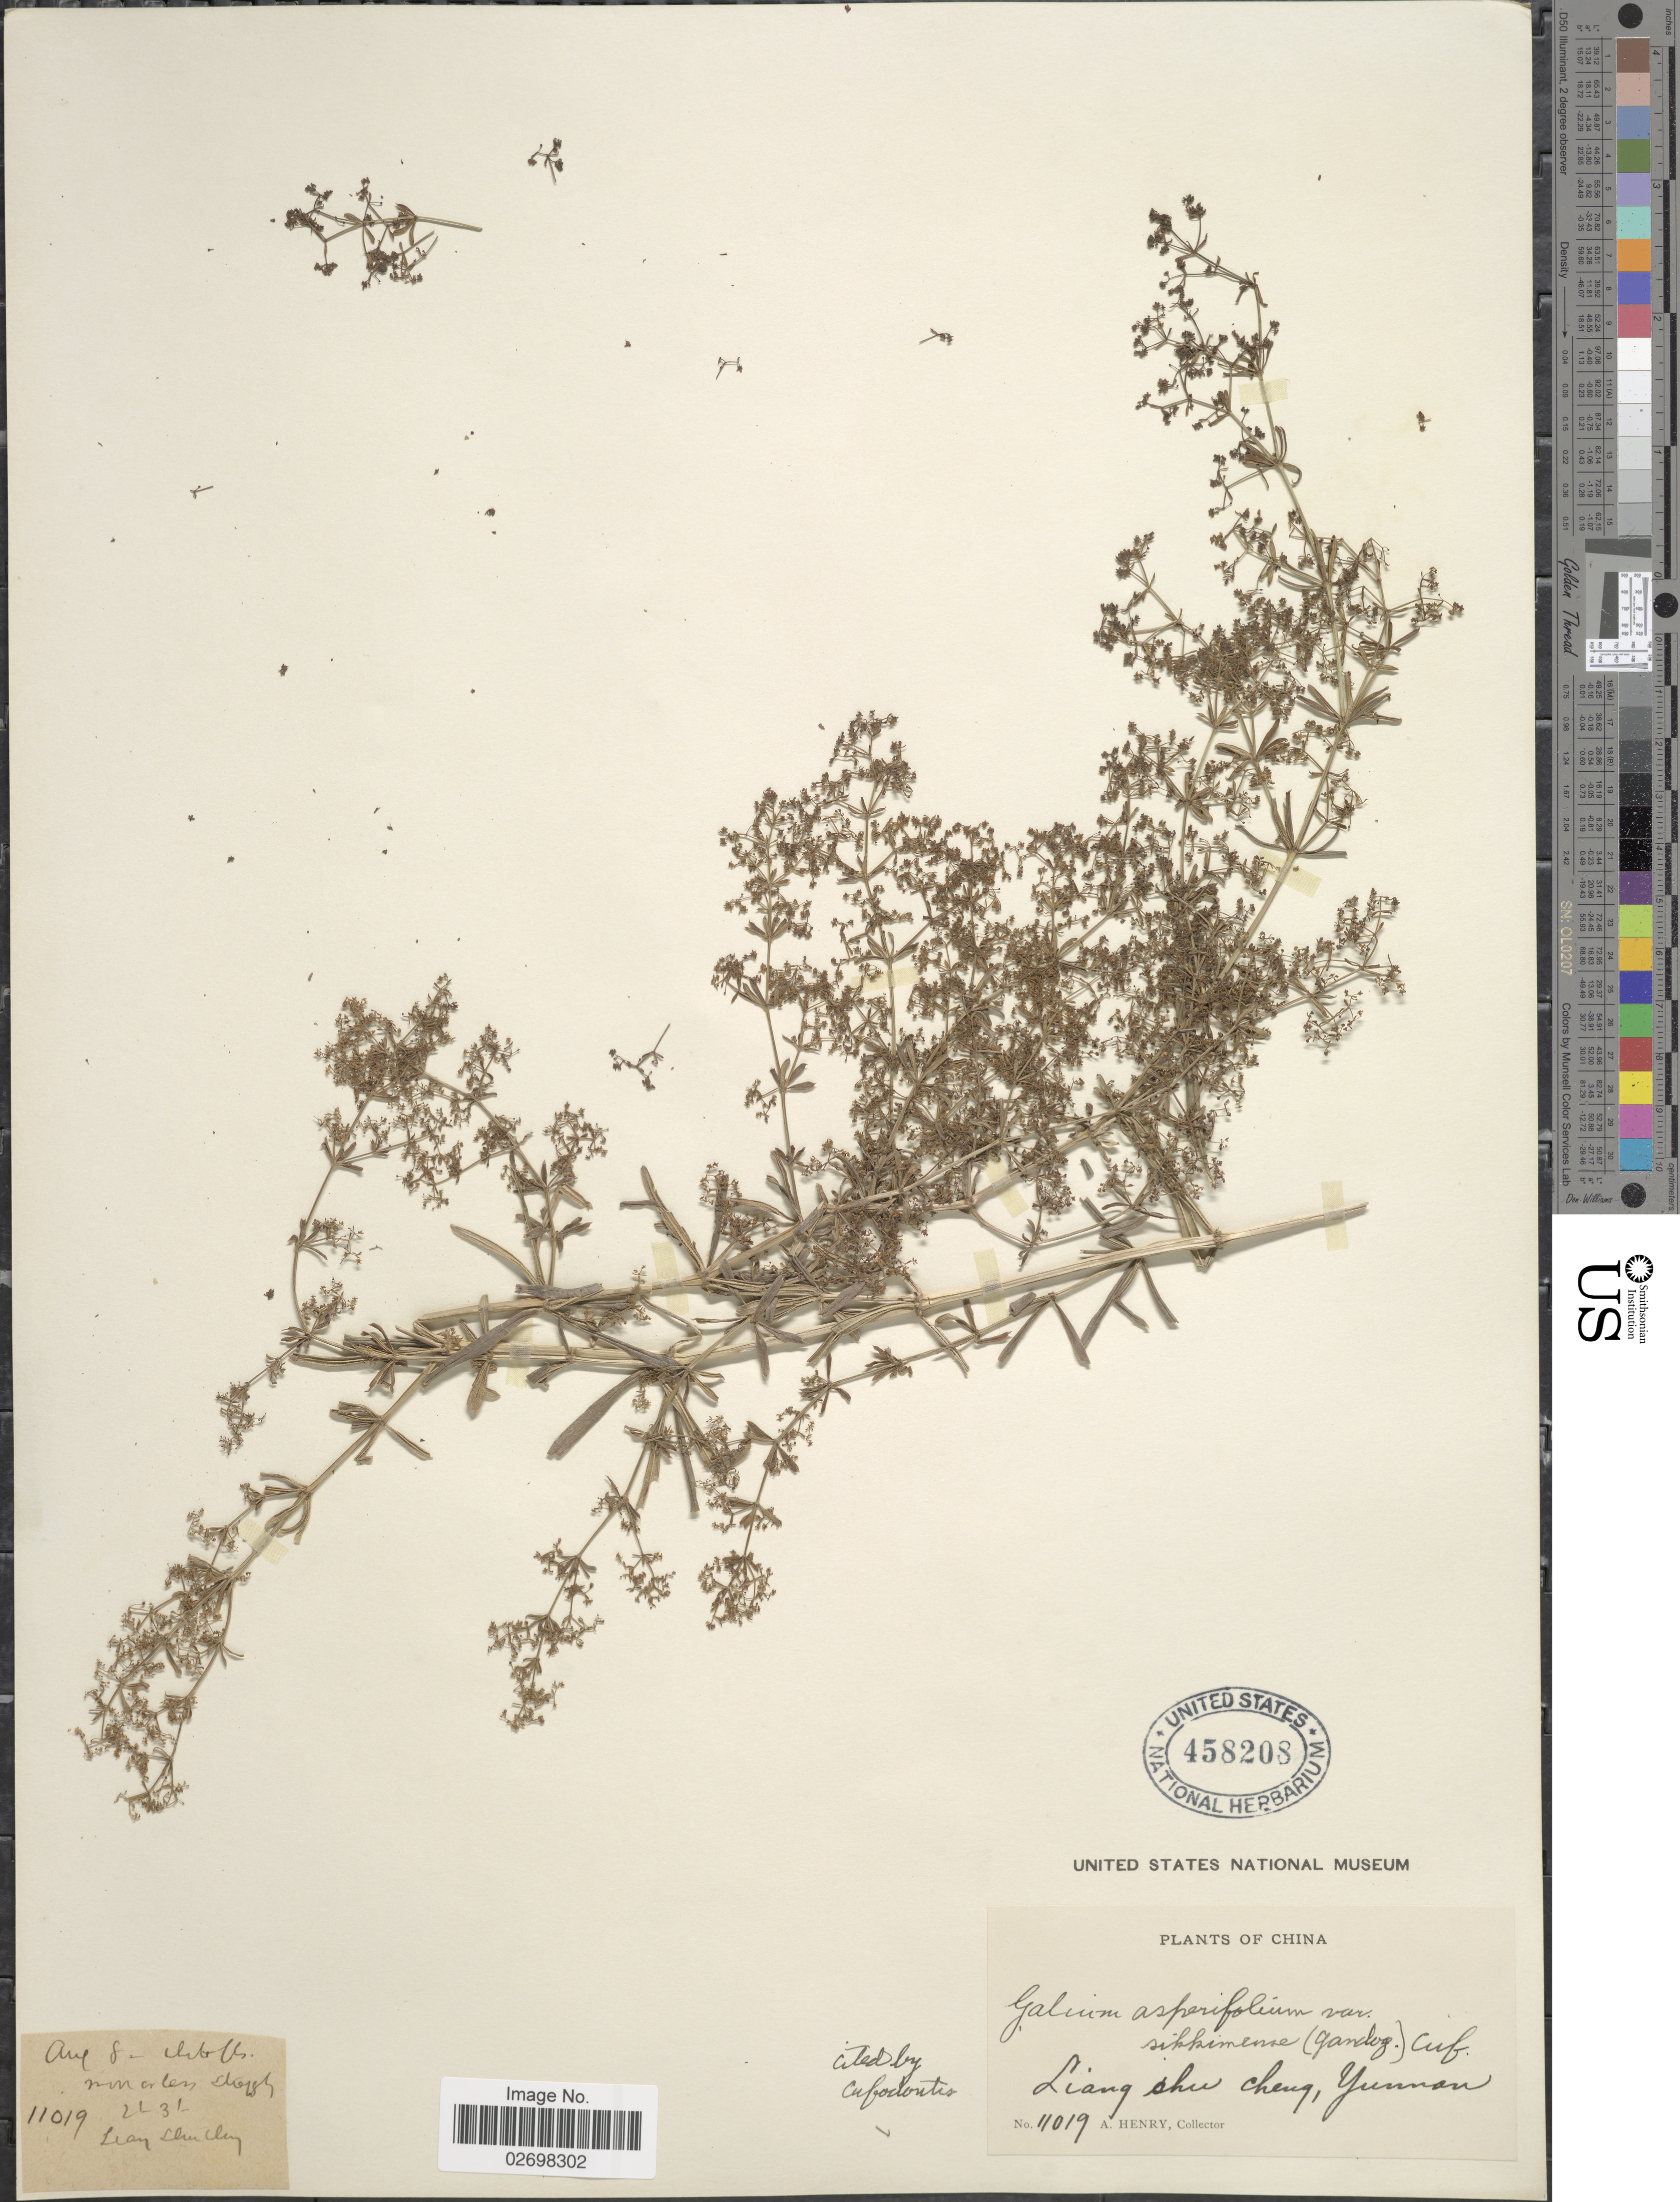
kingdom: Plantae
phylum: Tracheophyta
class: Magnoliopsida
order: Gentianales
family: Rubiaceae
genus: Galium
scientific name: Galium asperifolium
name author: Wall.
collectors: A. Henry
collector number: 11019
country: China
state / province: Yunnan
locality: Liang shu Cheng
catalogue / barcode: US 458208